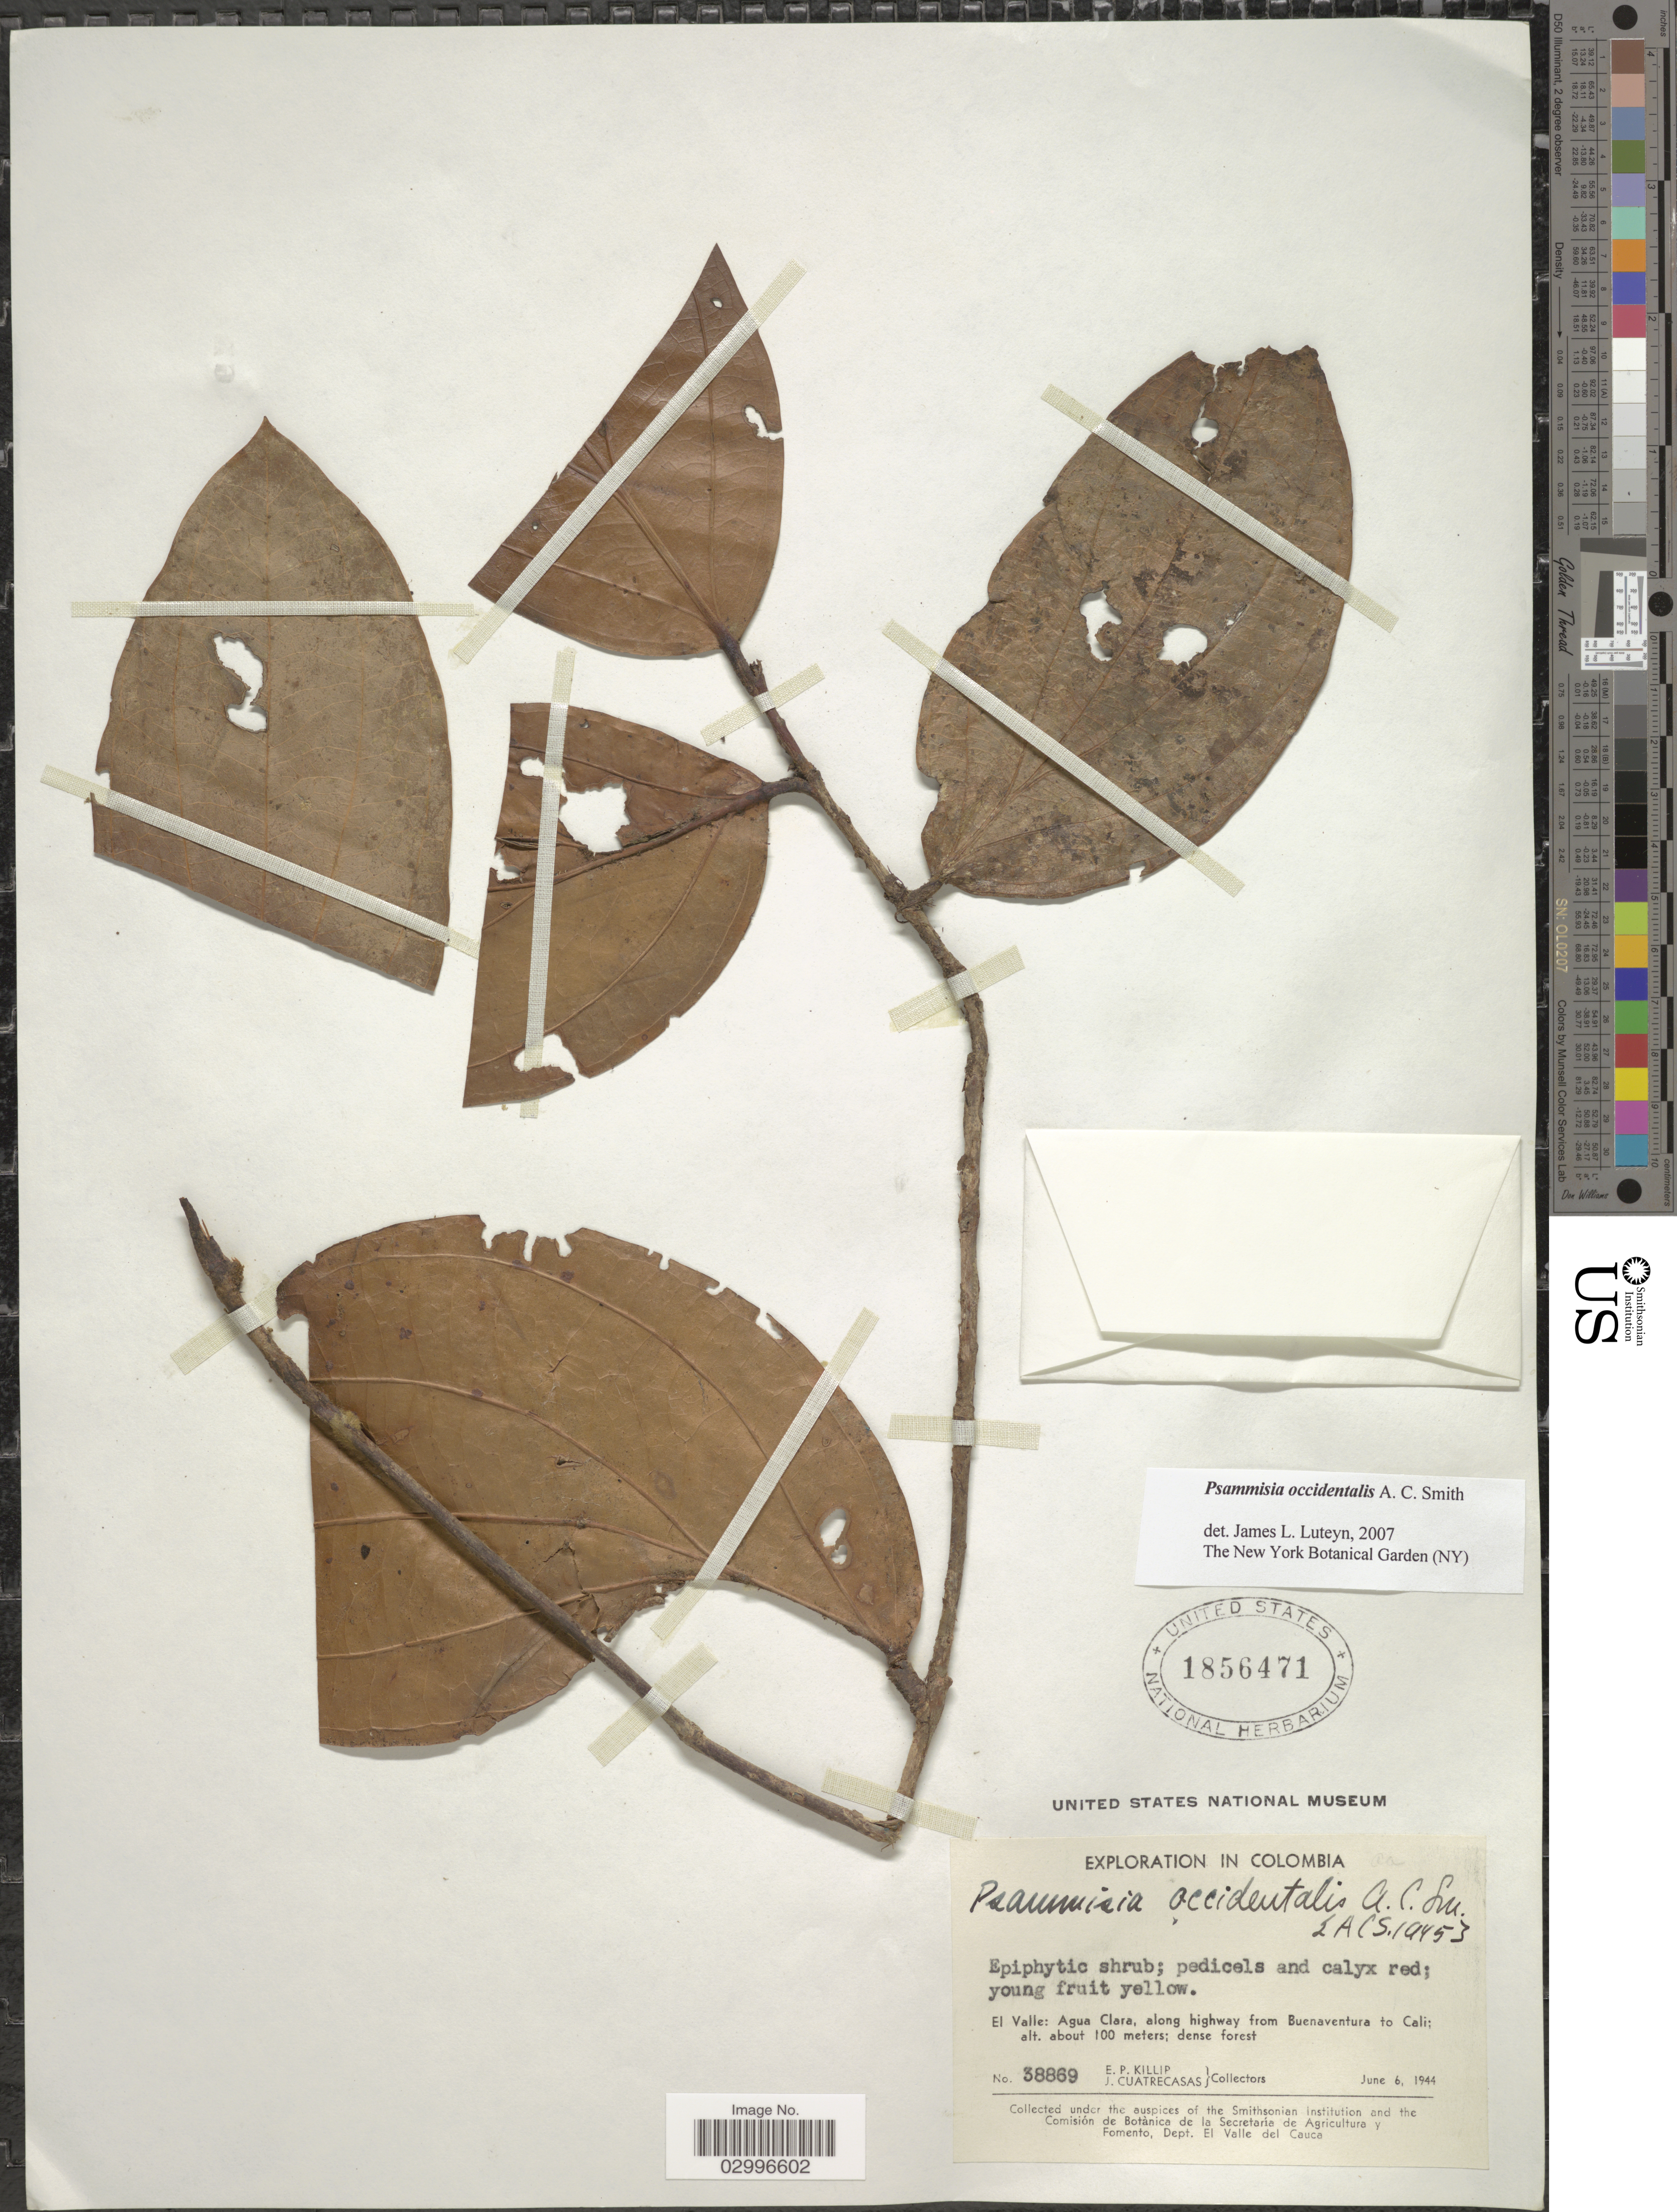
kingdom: Plantae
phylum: Tracheophyta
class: Magnoliopsida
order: Ericales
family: Ericaceae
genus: Psammisia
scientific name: Psammisia occidentalis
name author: A.C. Sm.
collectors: E. P. Killip & J. Cuatrecasas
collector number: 38869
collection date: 1944-06-06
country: Colombia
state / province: Valle del Cauca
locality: El Valle: Agua Clara, along highway from Buenaventura to Cali.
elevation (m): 100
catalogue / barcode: US 1856471